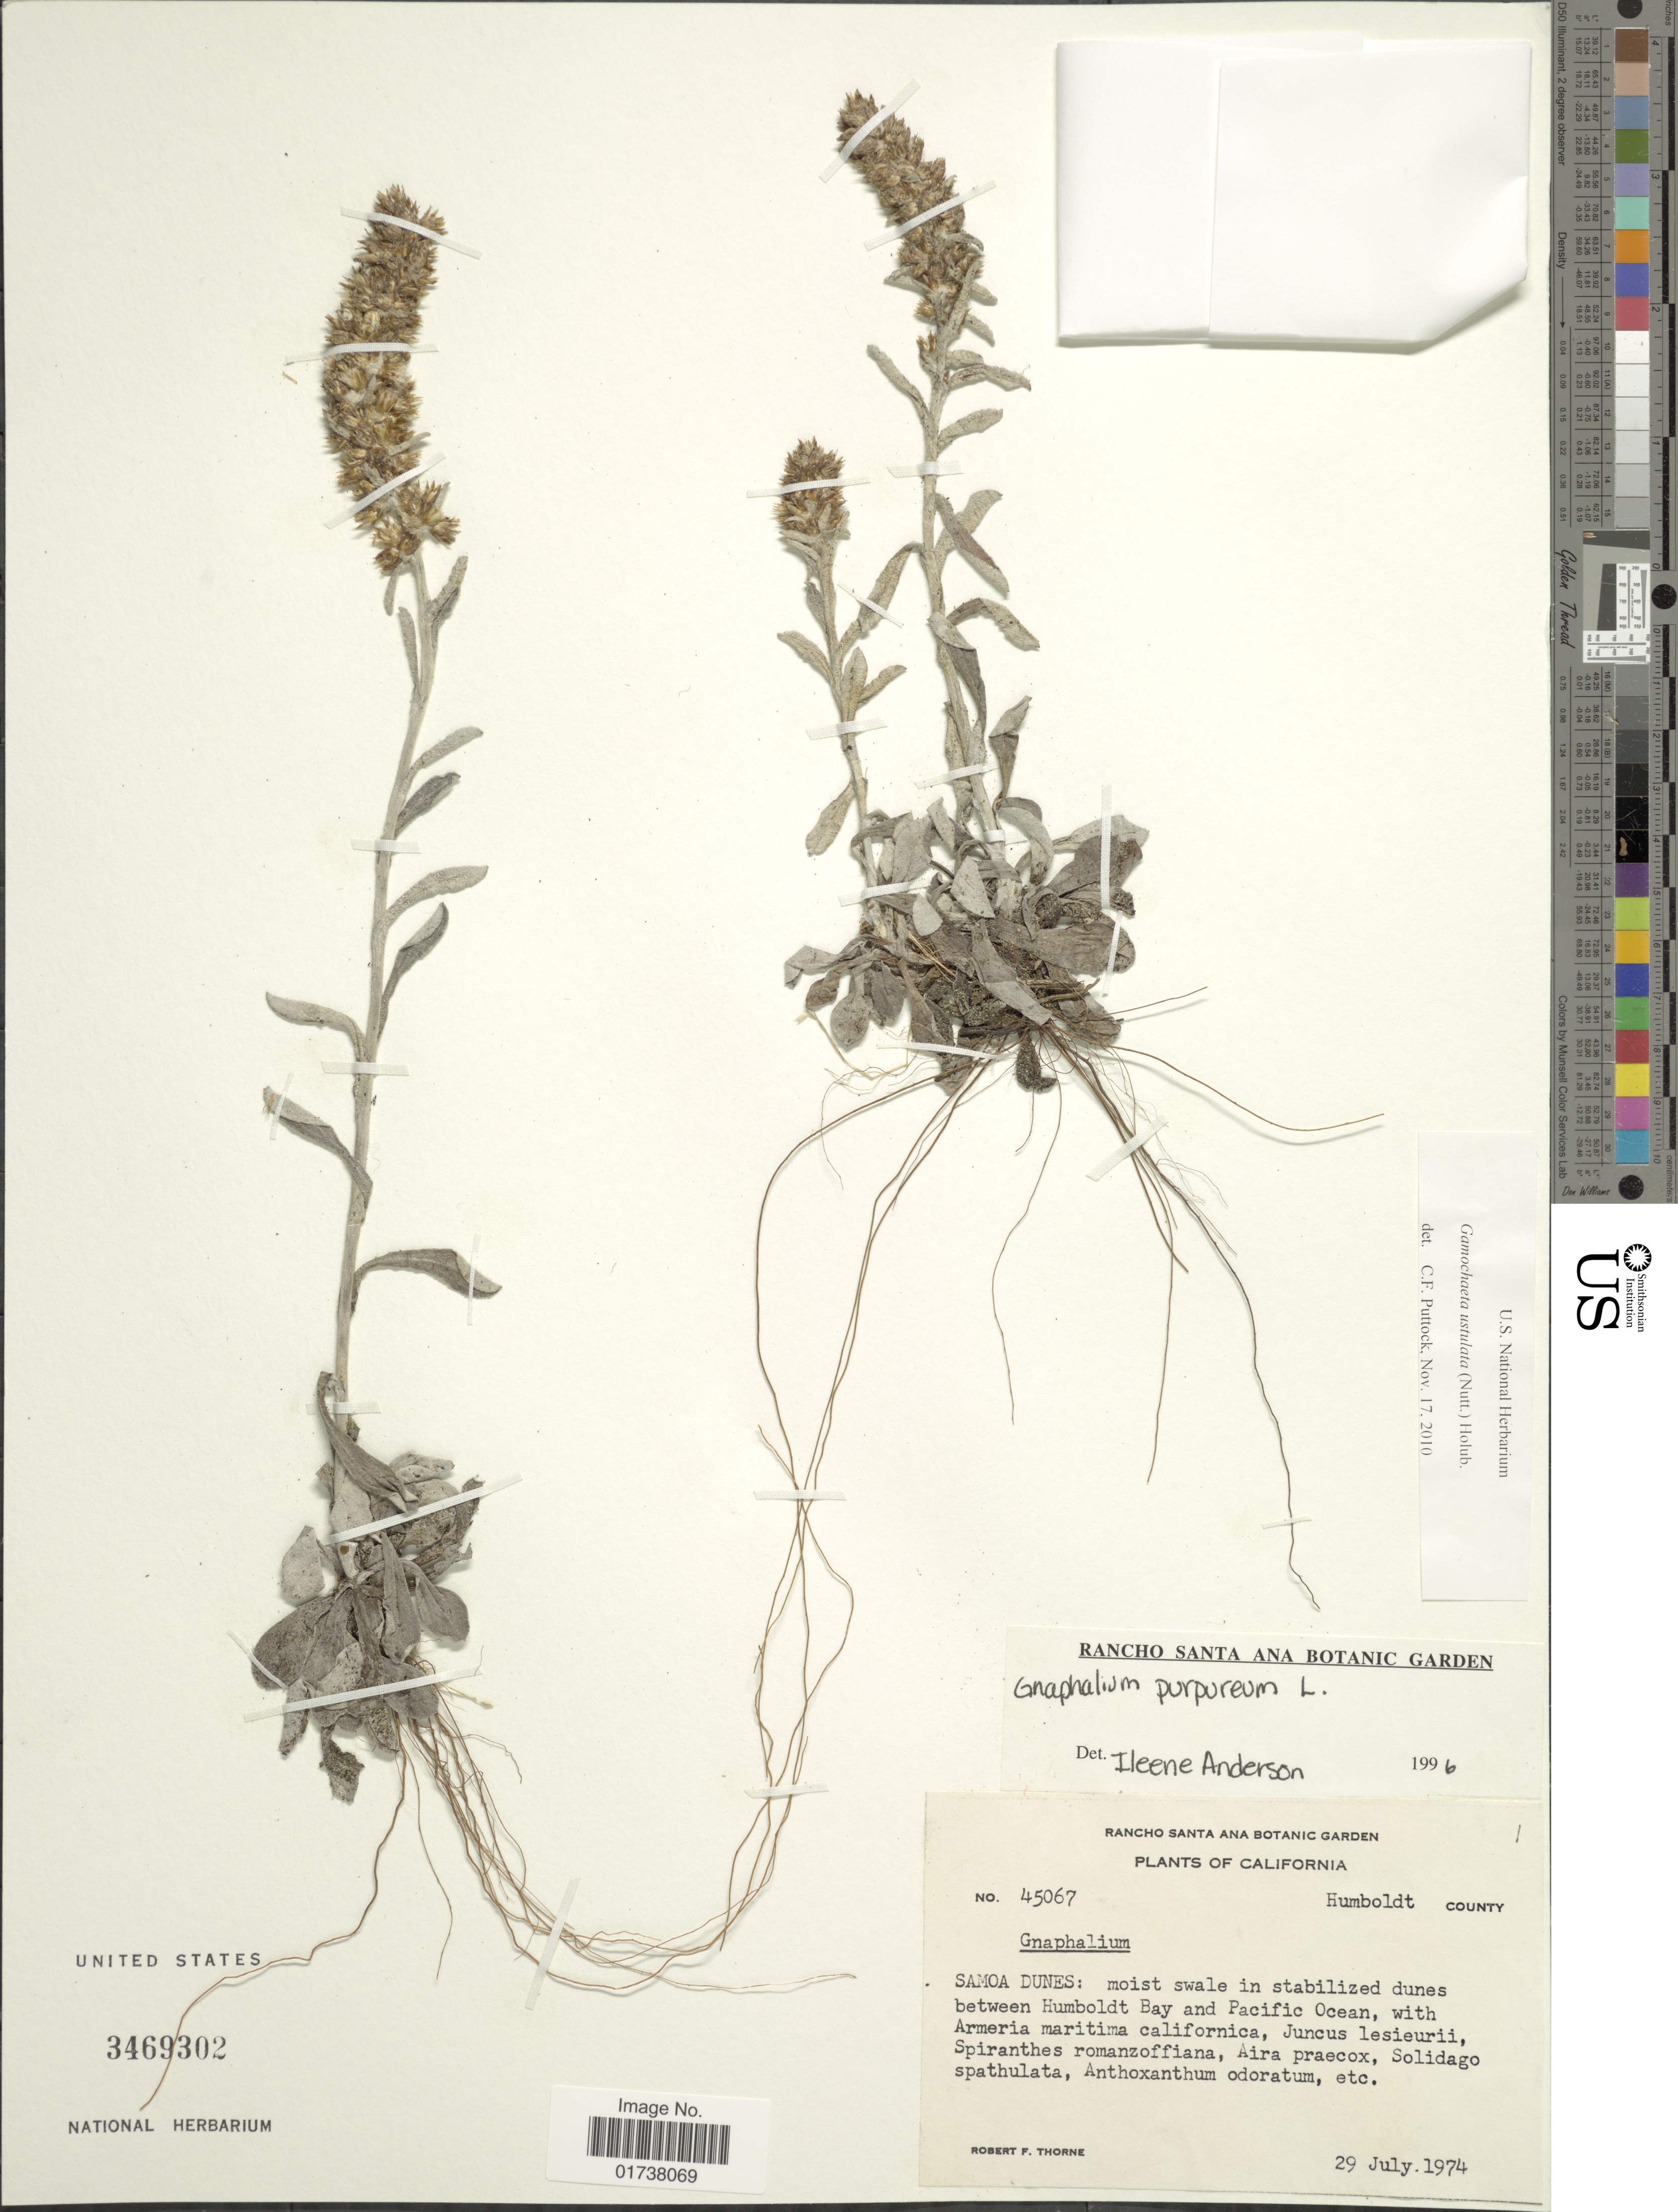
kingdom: Plantae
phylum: Tracheophyta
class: Magnoliopsida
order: Asterales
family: Asteraceae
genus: Gamochaeta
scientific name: Gamochaeta ustulata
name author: (Nutt.) Holub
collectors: R. F. Thorne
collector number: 45067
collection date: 1974-07-29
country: United States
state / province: California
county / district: Humboldt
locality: Humboldt County, Samoa Dunes: moist swale in stabilized dunes between Humboldt Bay and Pacific Ocean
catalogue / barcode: US 3469302